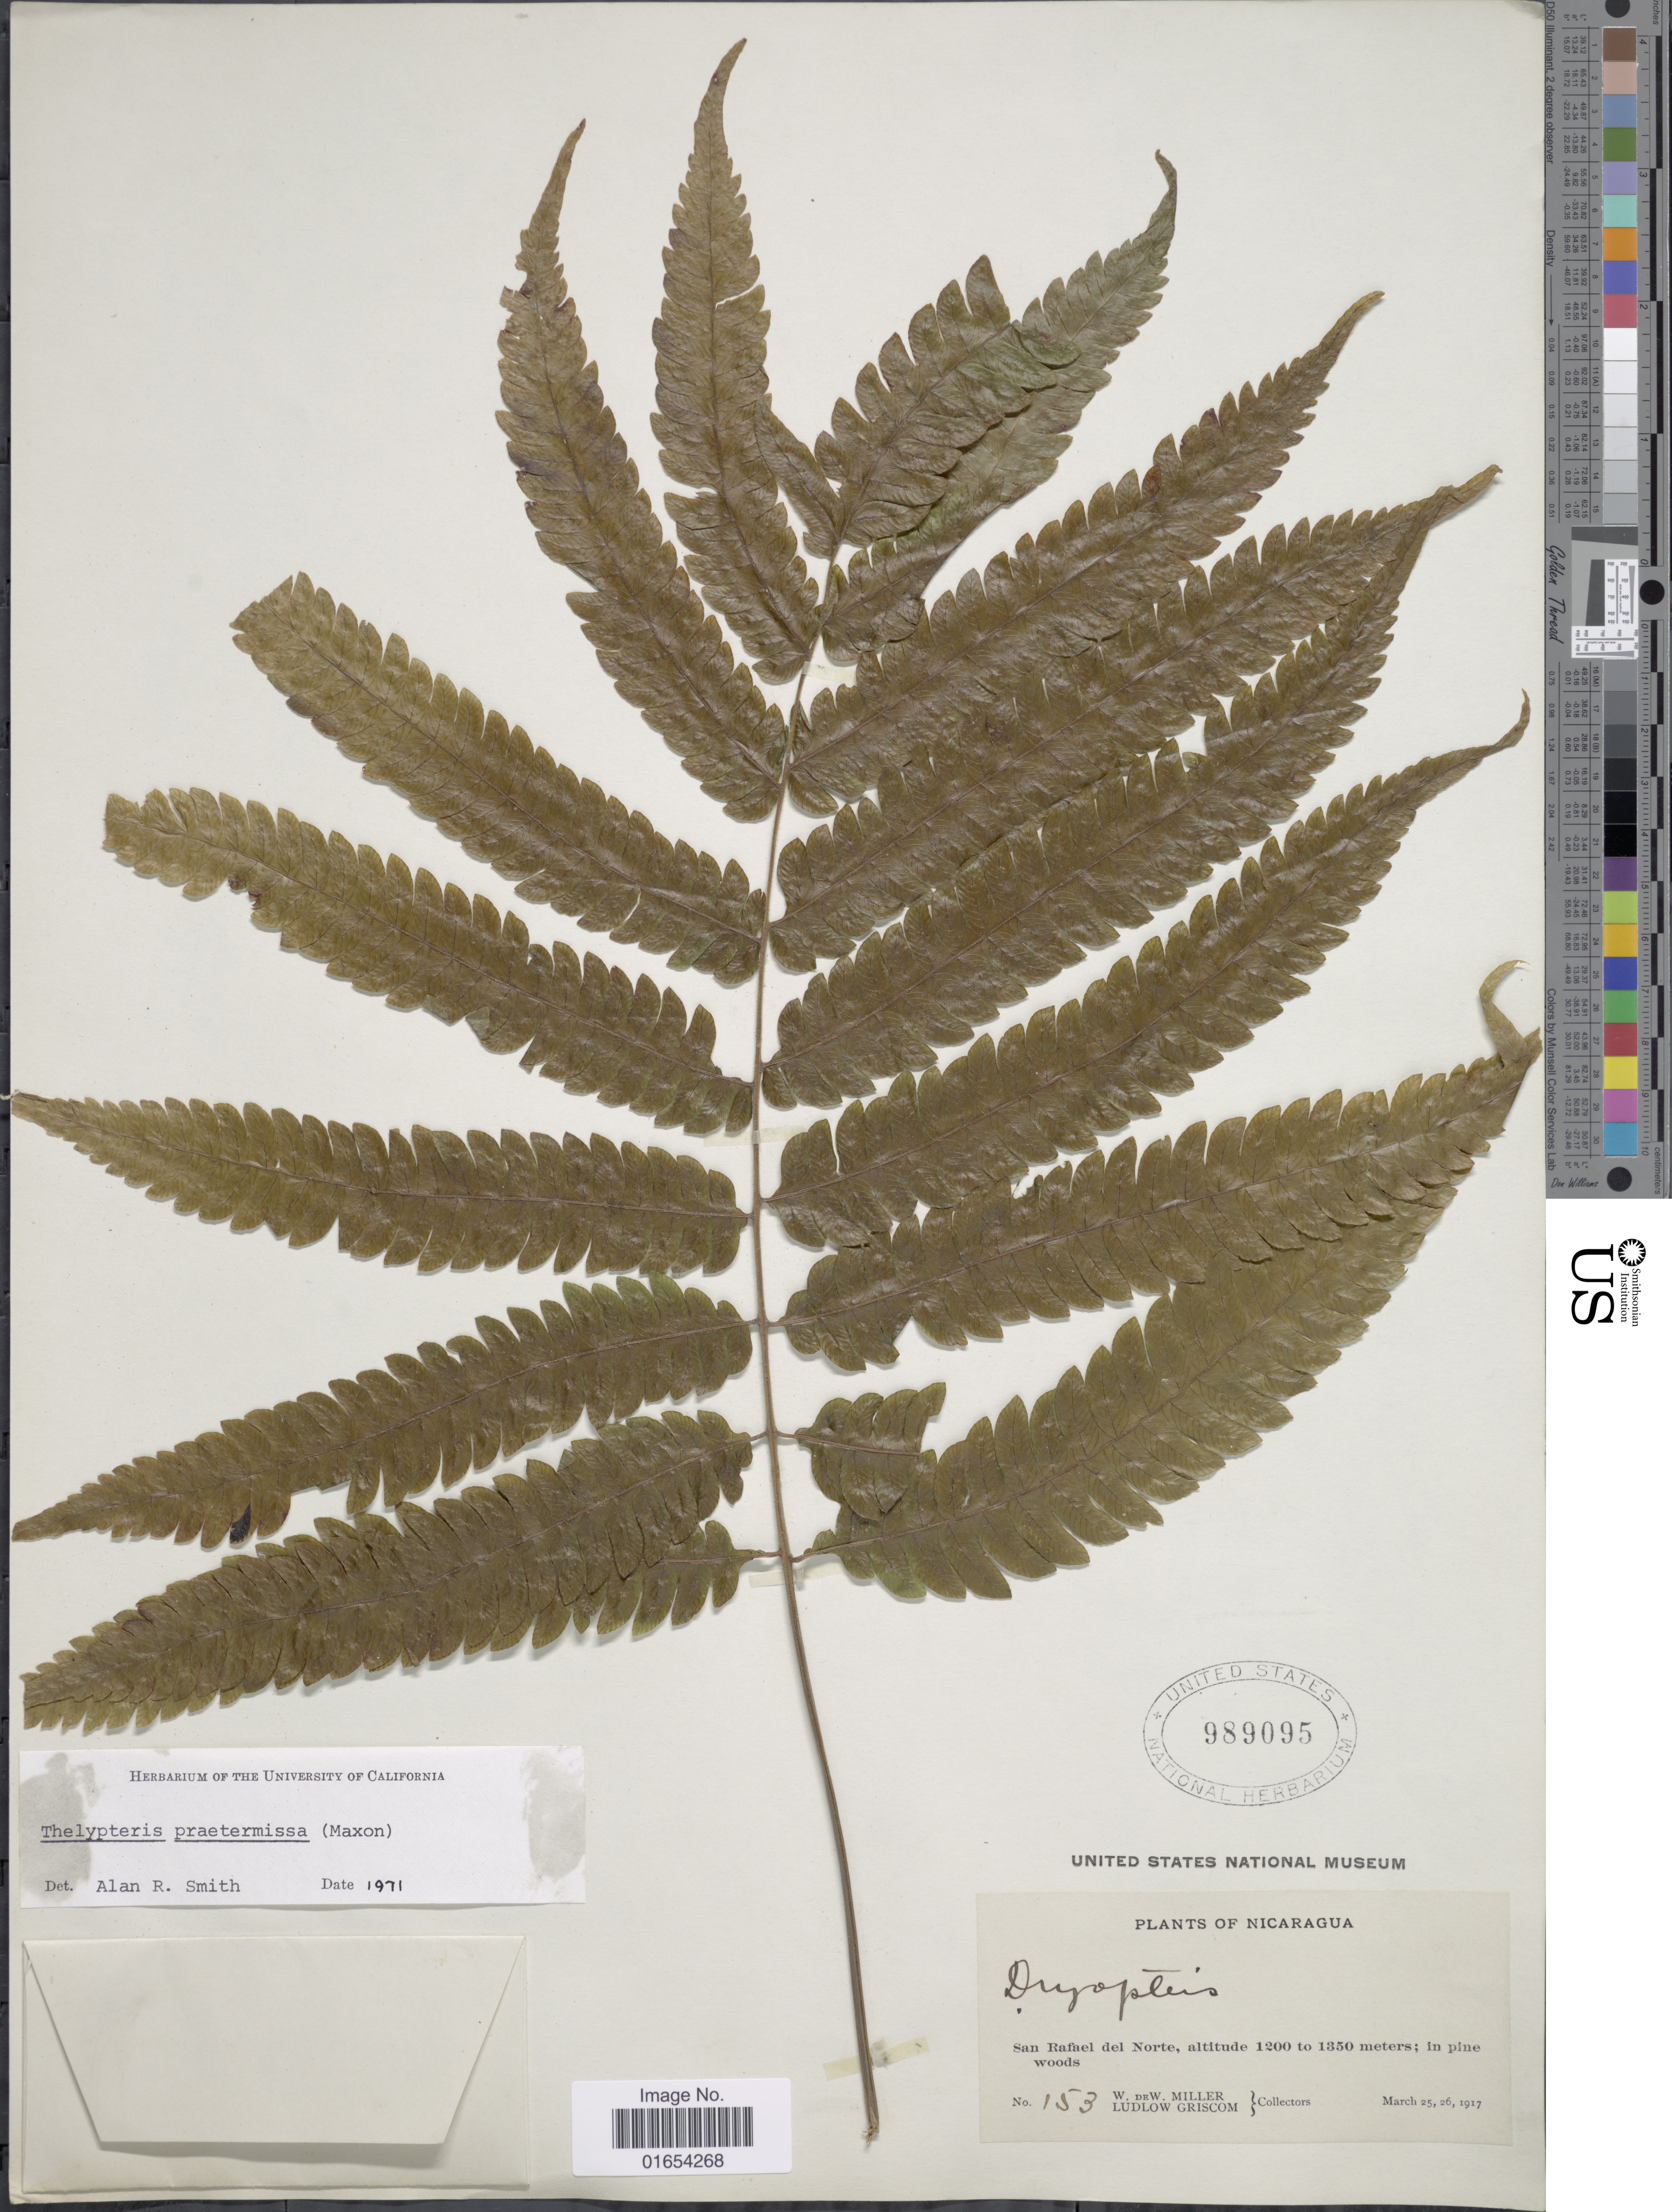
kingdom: Plantae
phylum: Tracheophyta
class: Polypodiopsida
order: Polypodiales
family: Thelypteridaceae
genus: Goniopteris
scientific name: Goniopteris praetermissa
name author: (Maxon) Salino & T.E. Almeida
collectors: W. W. Miller & L. Griscom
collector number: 153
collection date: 1917-03-25/1917-03-26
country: Nicaragua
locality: San Rafael del Norte; in pine woods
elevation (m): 1200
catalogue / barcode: US 989095